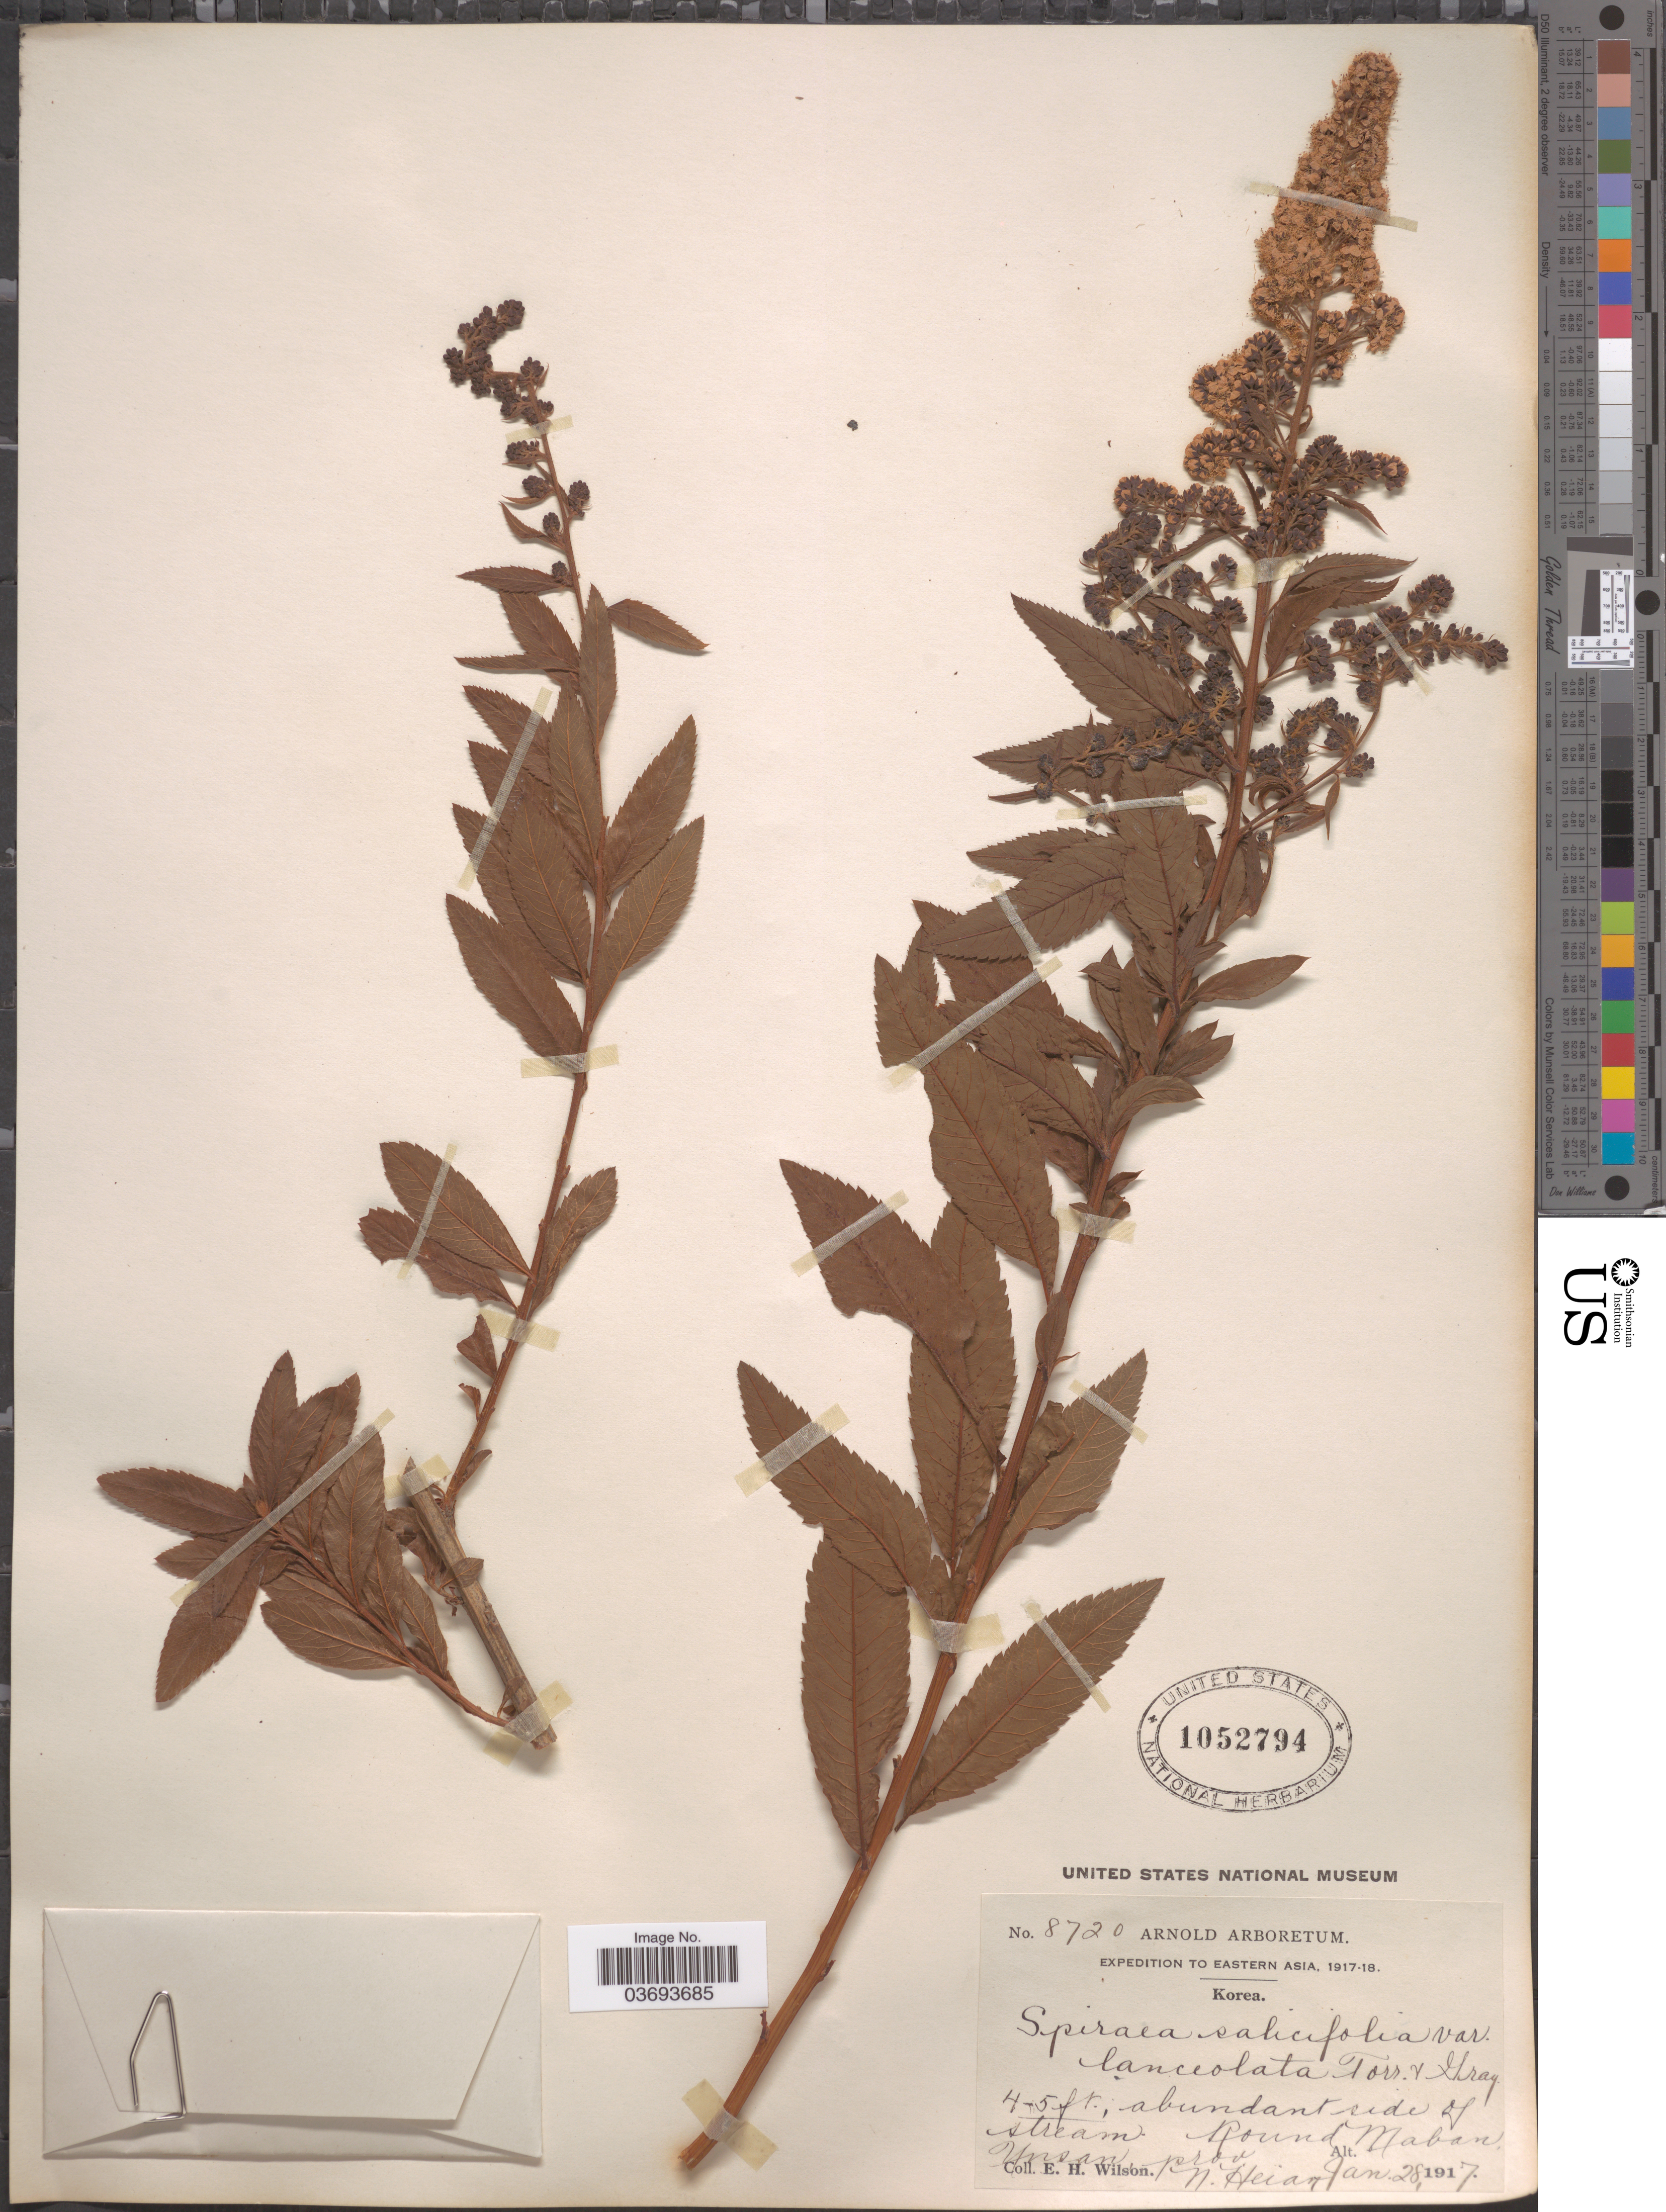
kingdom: Plantae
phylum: Tracheophyta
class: Magnoliopsida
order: Rosales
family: Rosaceae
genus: Spiraea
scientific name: Spiraea salicifolia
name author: L.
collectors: E. Wilson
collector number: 8720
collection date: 1917-01-28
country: North Korea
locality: Eastern Asia. Abundant side of stream. Round Maban. Unsan prov. N. Heian.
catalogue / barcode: US 1052794